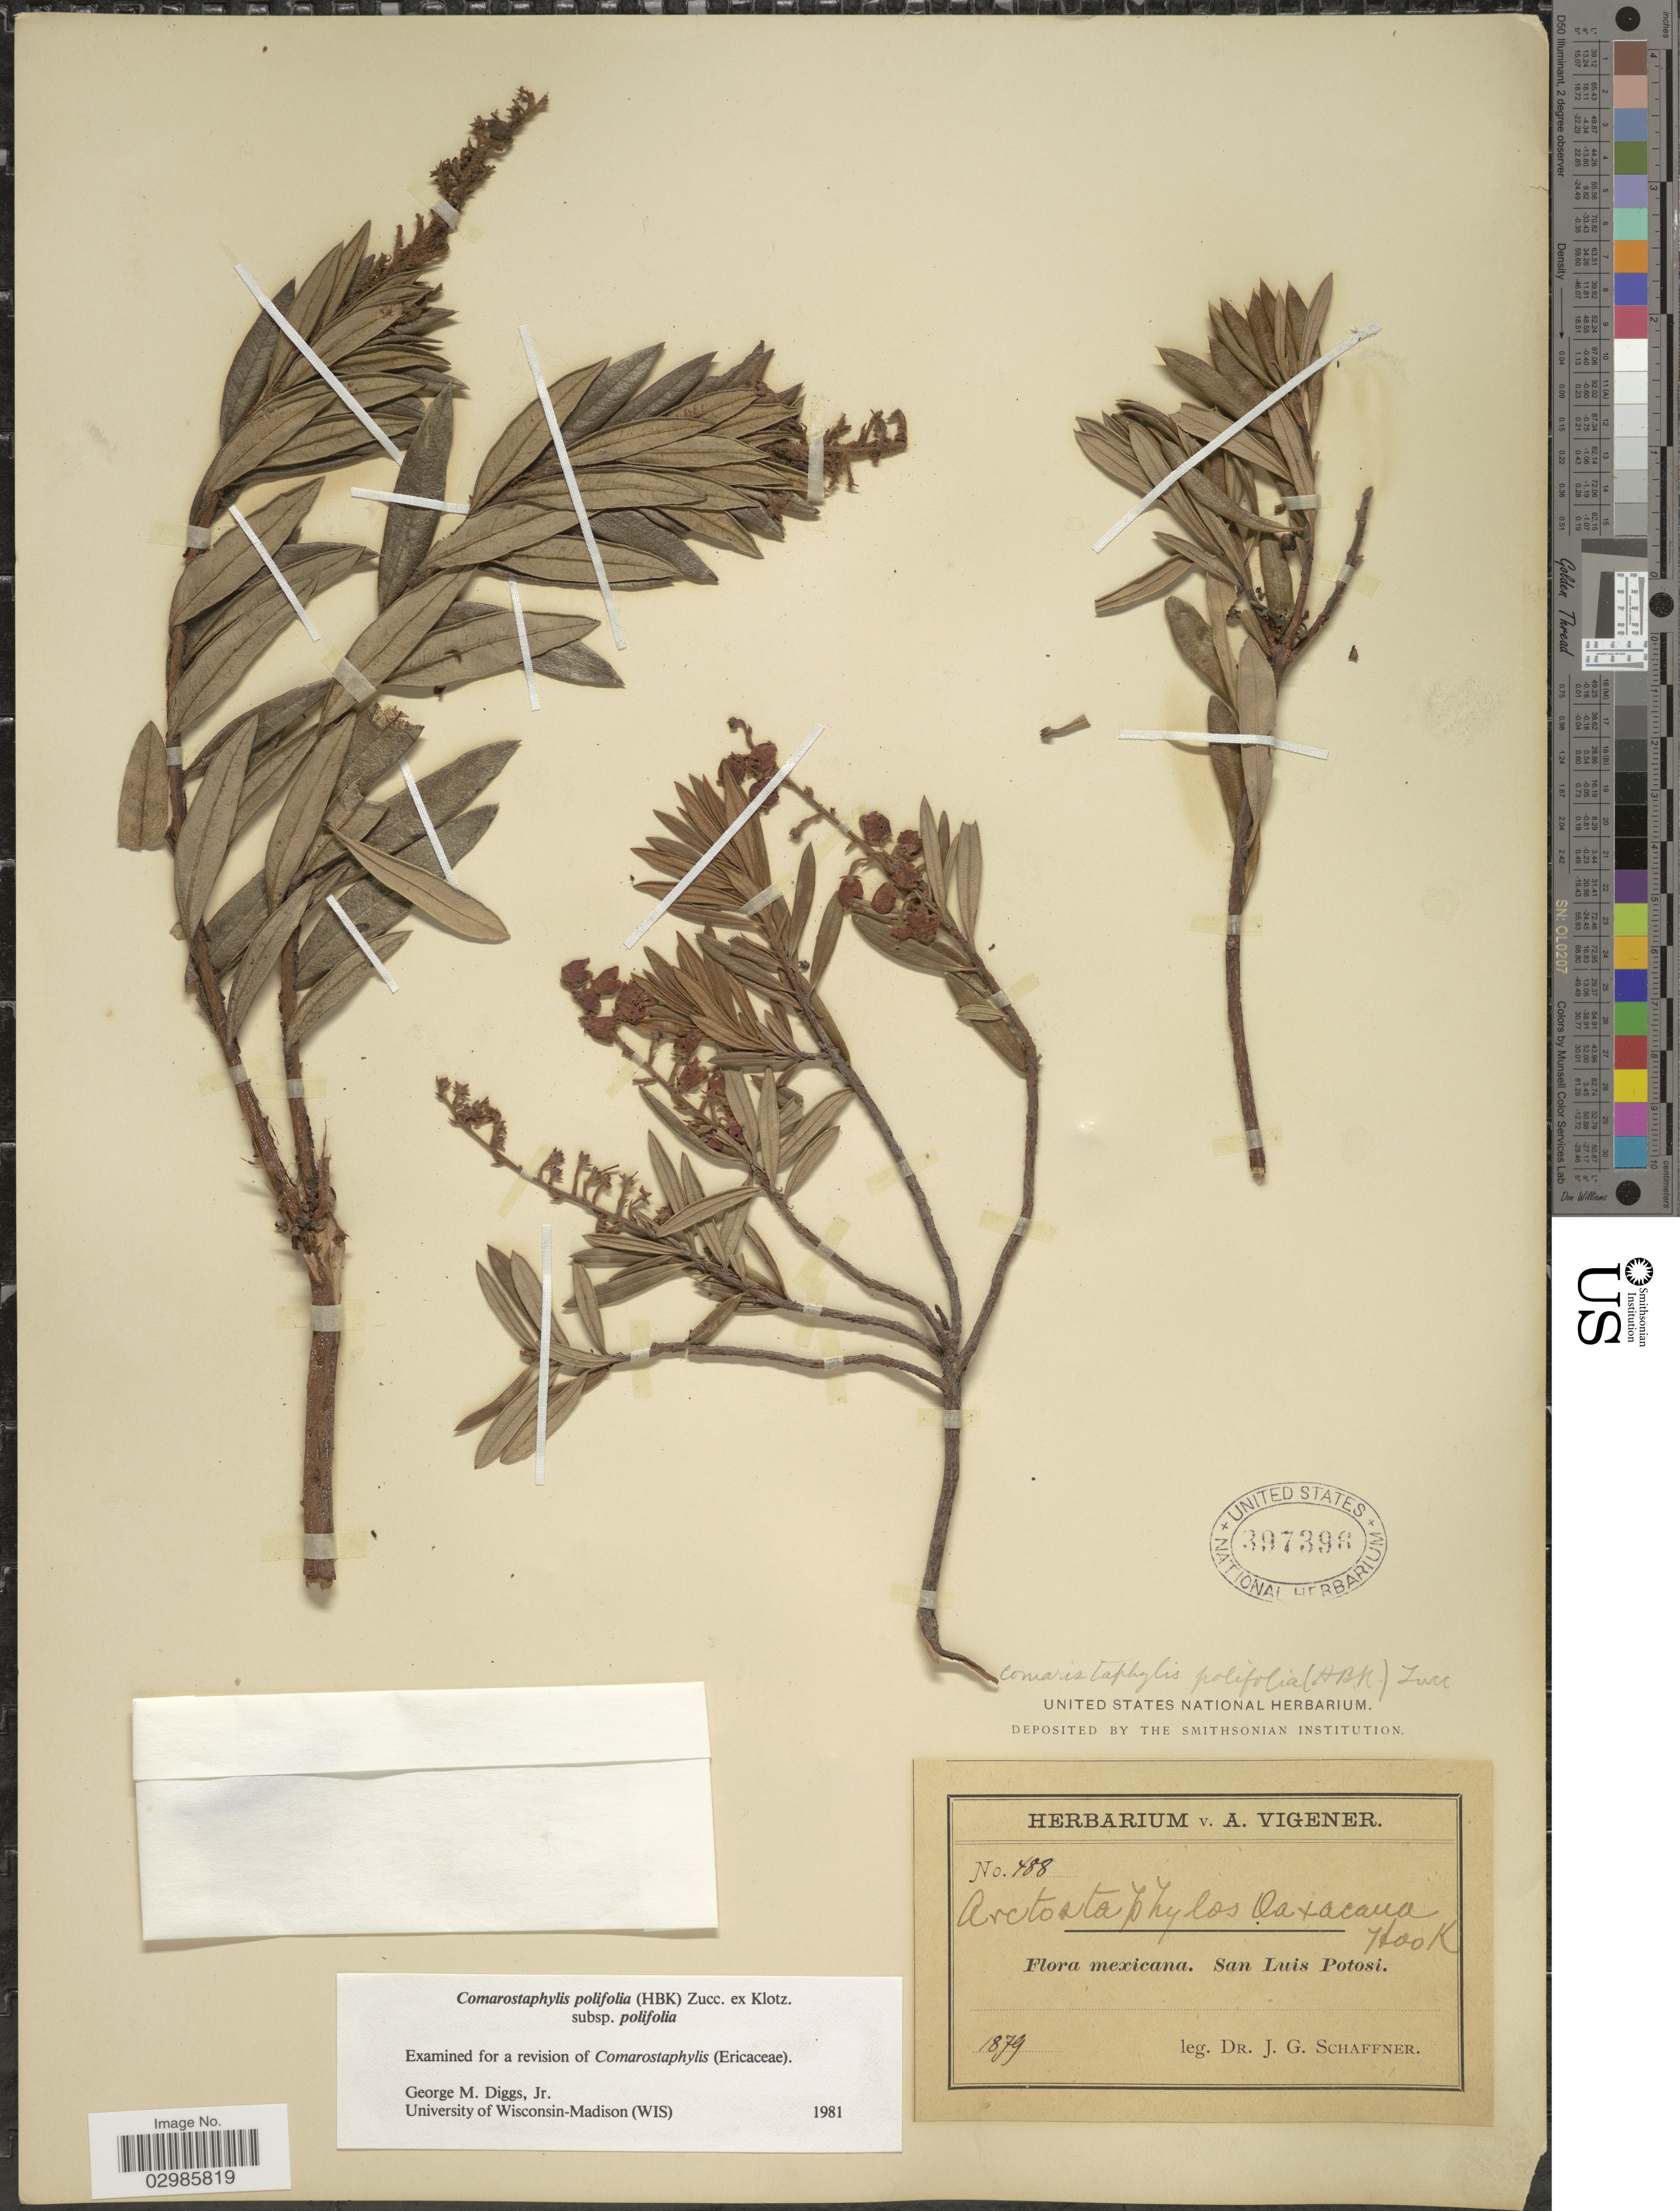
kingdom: Plantae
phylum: Tracheophyta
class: Magnoliopsida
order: Ericales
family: Ericaceae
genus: Comarostaphylis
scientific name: Comarostaphylis polifolia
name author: (Kunth) Zucc. ex Klotzsch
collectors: J. G. Schaffner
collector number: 488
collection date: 1879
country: Mexico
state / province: San Luis Potosí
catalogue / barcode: US 397396